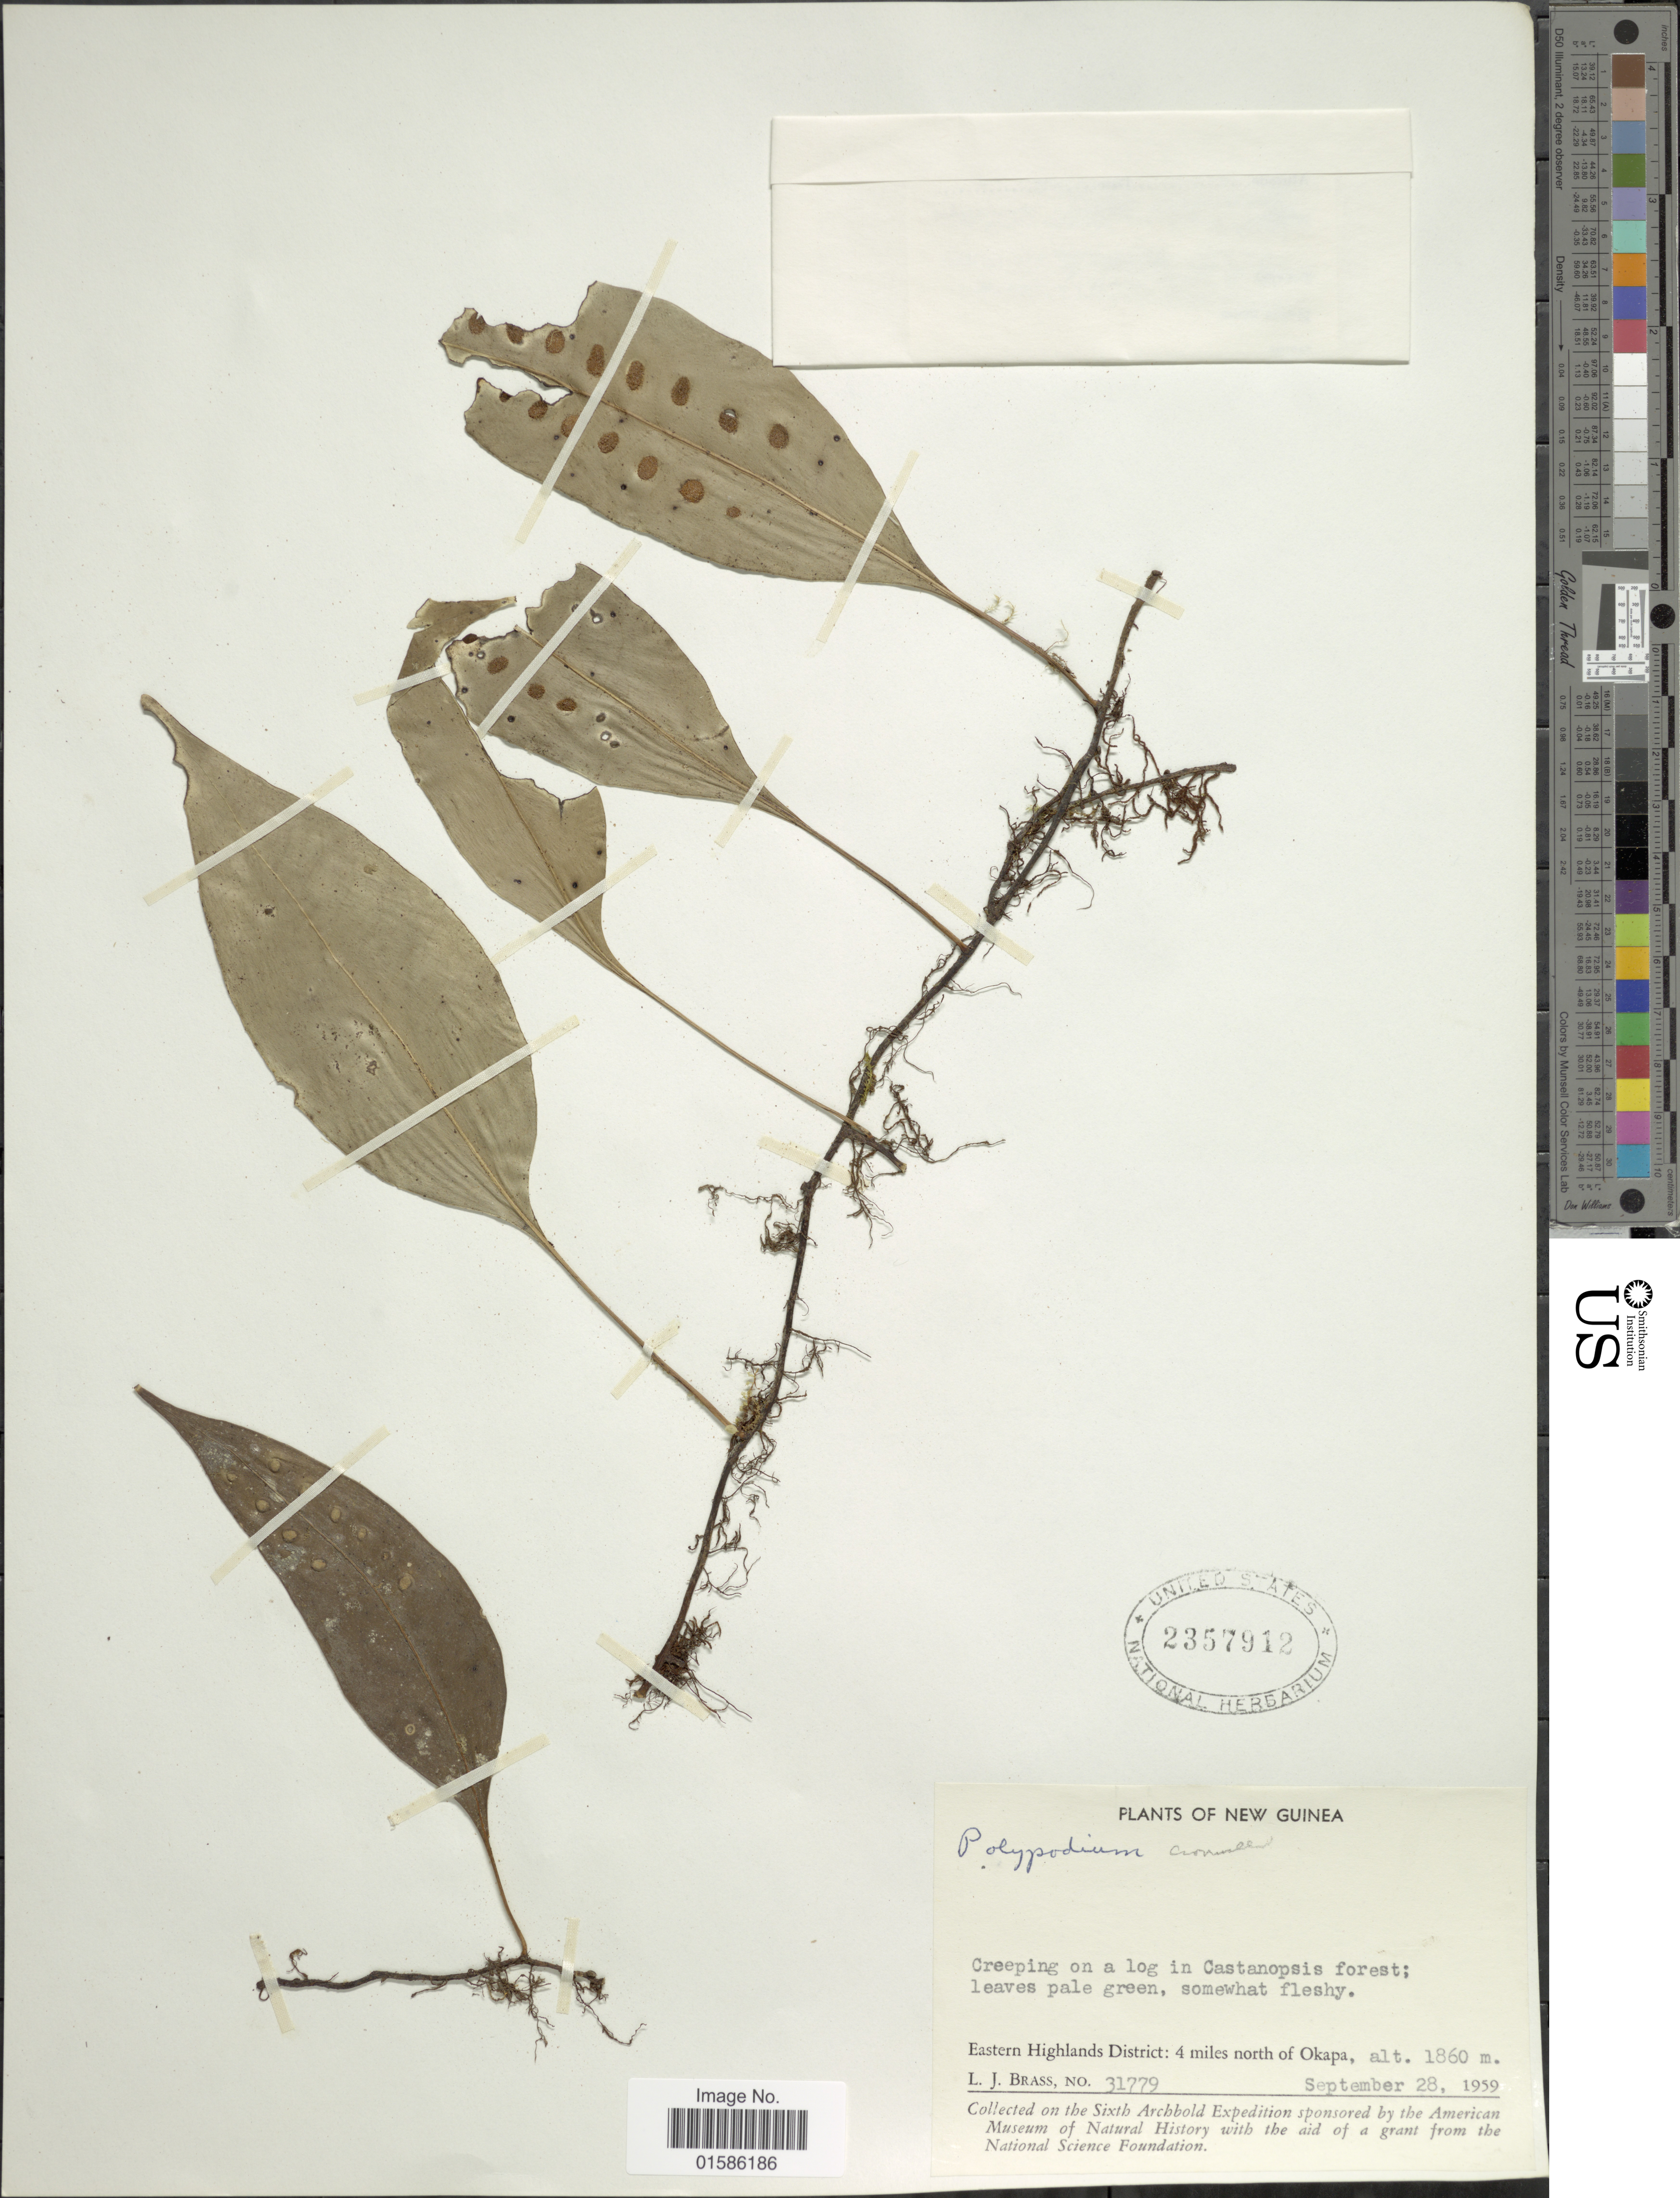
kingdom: Plantae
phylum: Tracheophyta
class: Polypodiopsida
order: Polypodiales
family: Polypodiaceae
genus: Microsorum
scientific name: Microsorum cromwellii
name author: (Rosenst.) Copel.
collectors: L. J. Brass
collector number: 31779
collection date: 1959-09-28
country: Papua New Guinea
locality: New Guinea, Eastern Highlands District: 4 miles north of Okapa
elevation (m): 1860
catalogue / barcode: US 2357912